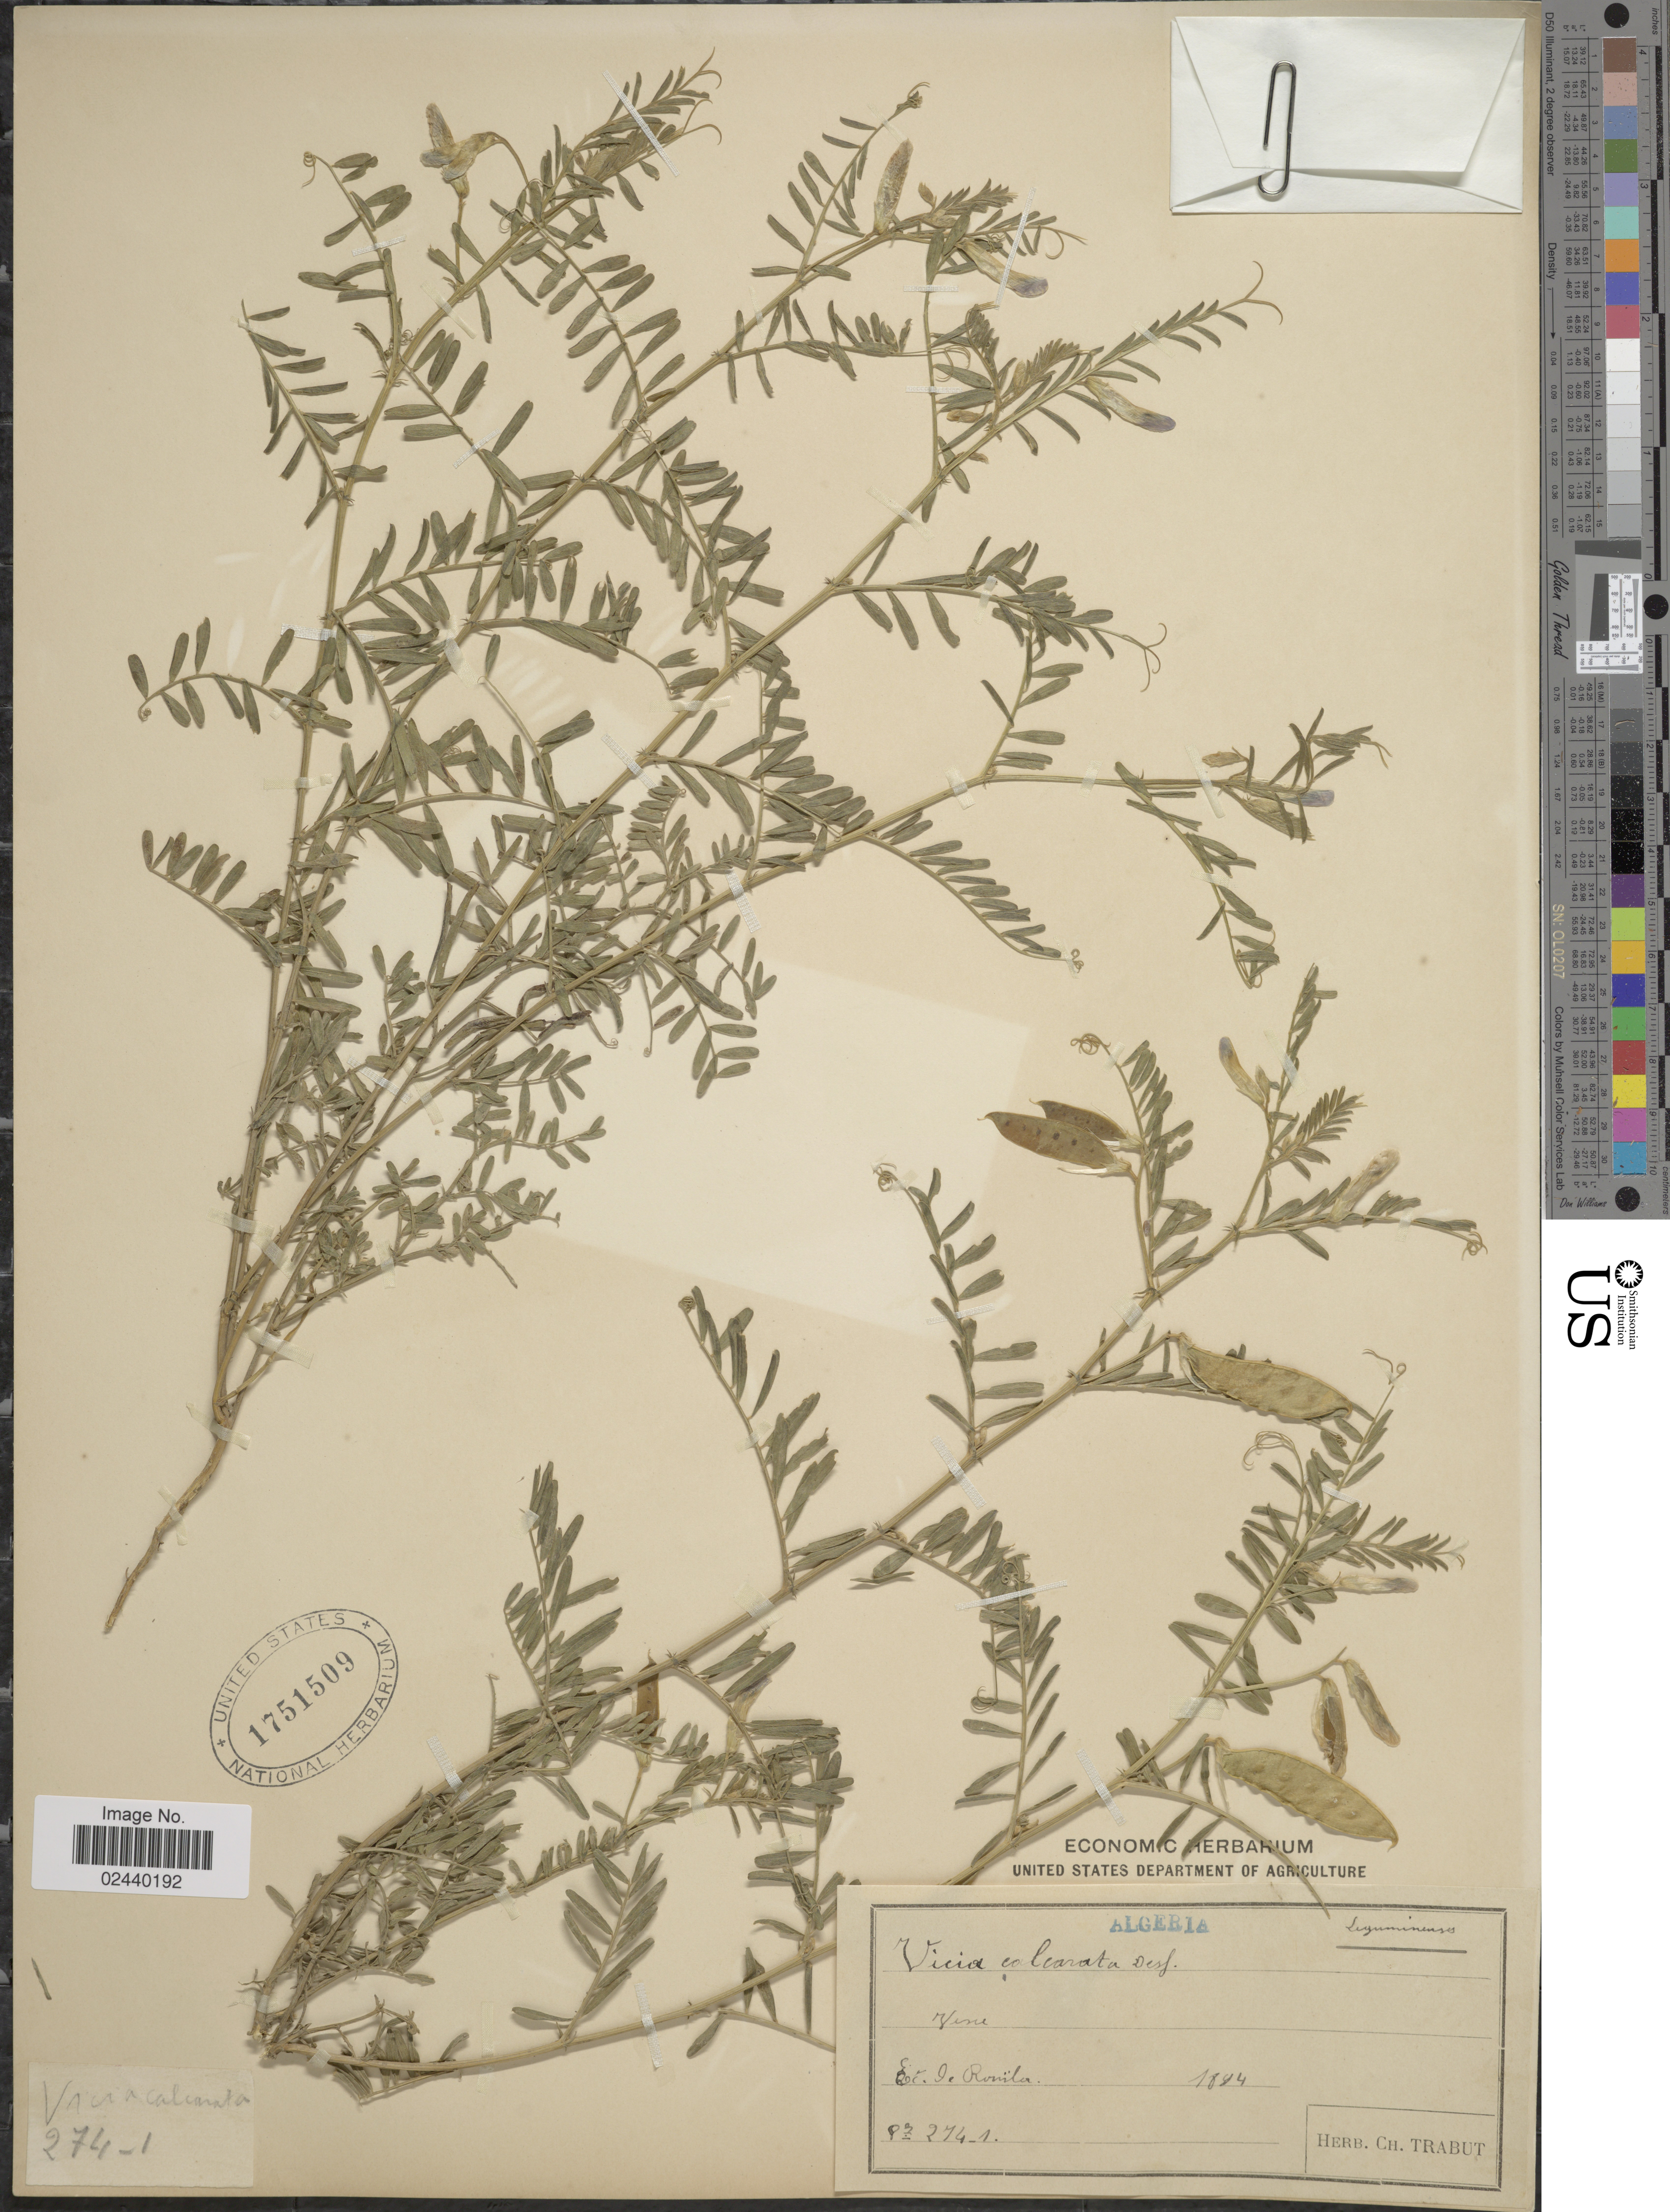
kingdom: Plantae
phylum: Tracheophyta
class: Magnoliopsida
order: Fabales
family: Fabaceae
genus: Vicia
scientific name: Vicia calcarata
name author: Desf.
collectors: Ex herb. Ch. Trabut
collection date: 1884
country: Algeria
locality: Ec. de Rouïba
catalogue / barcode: US 1751509